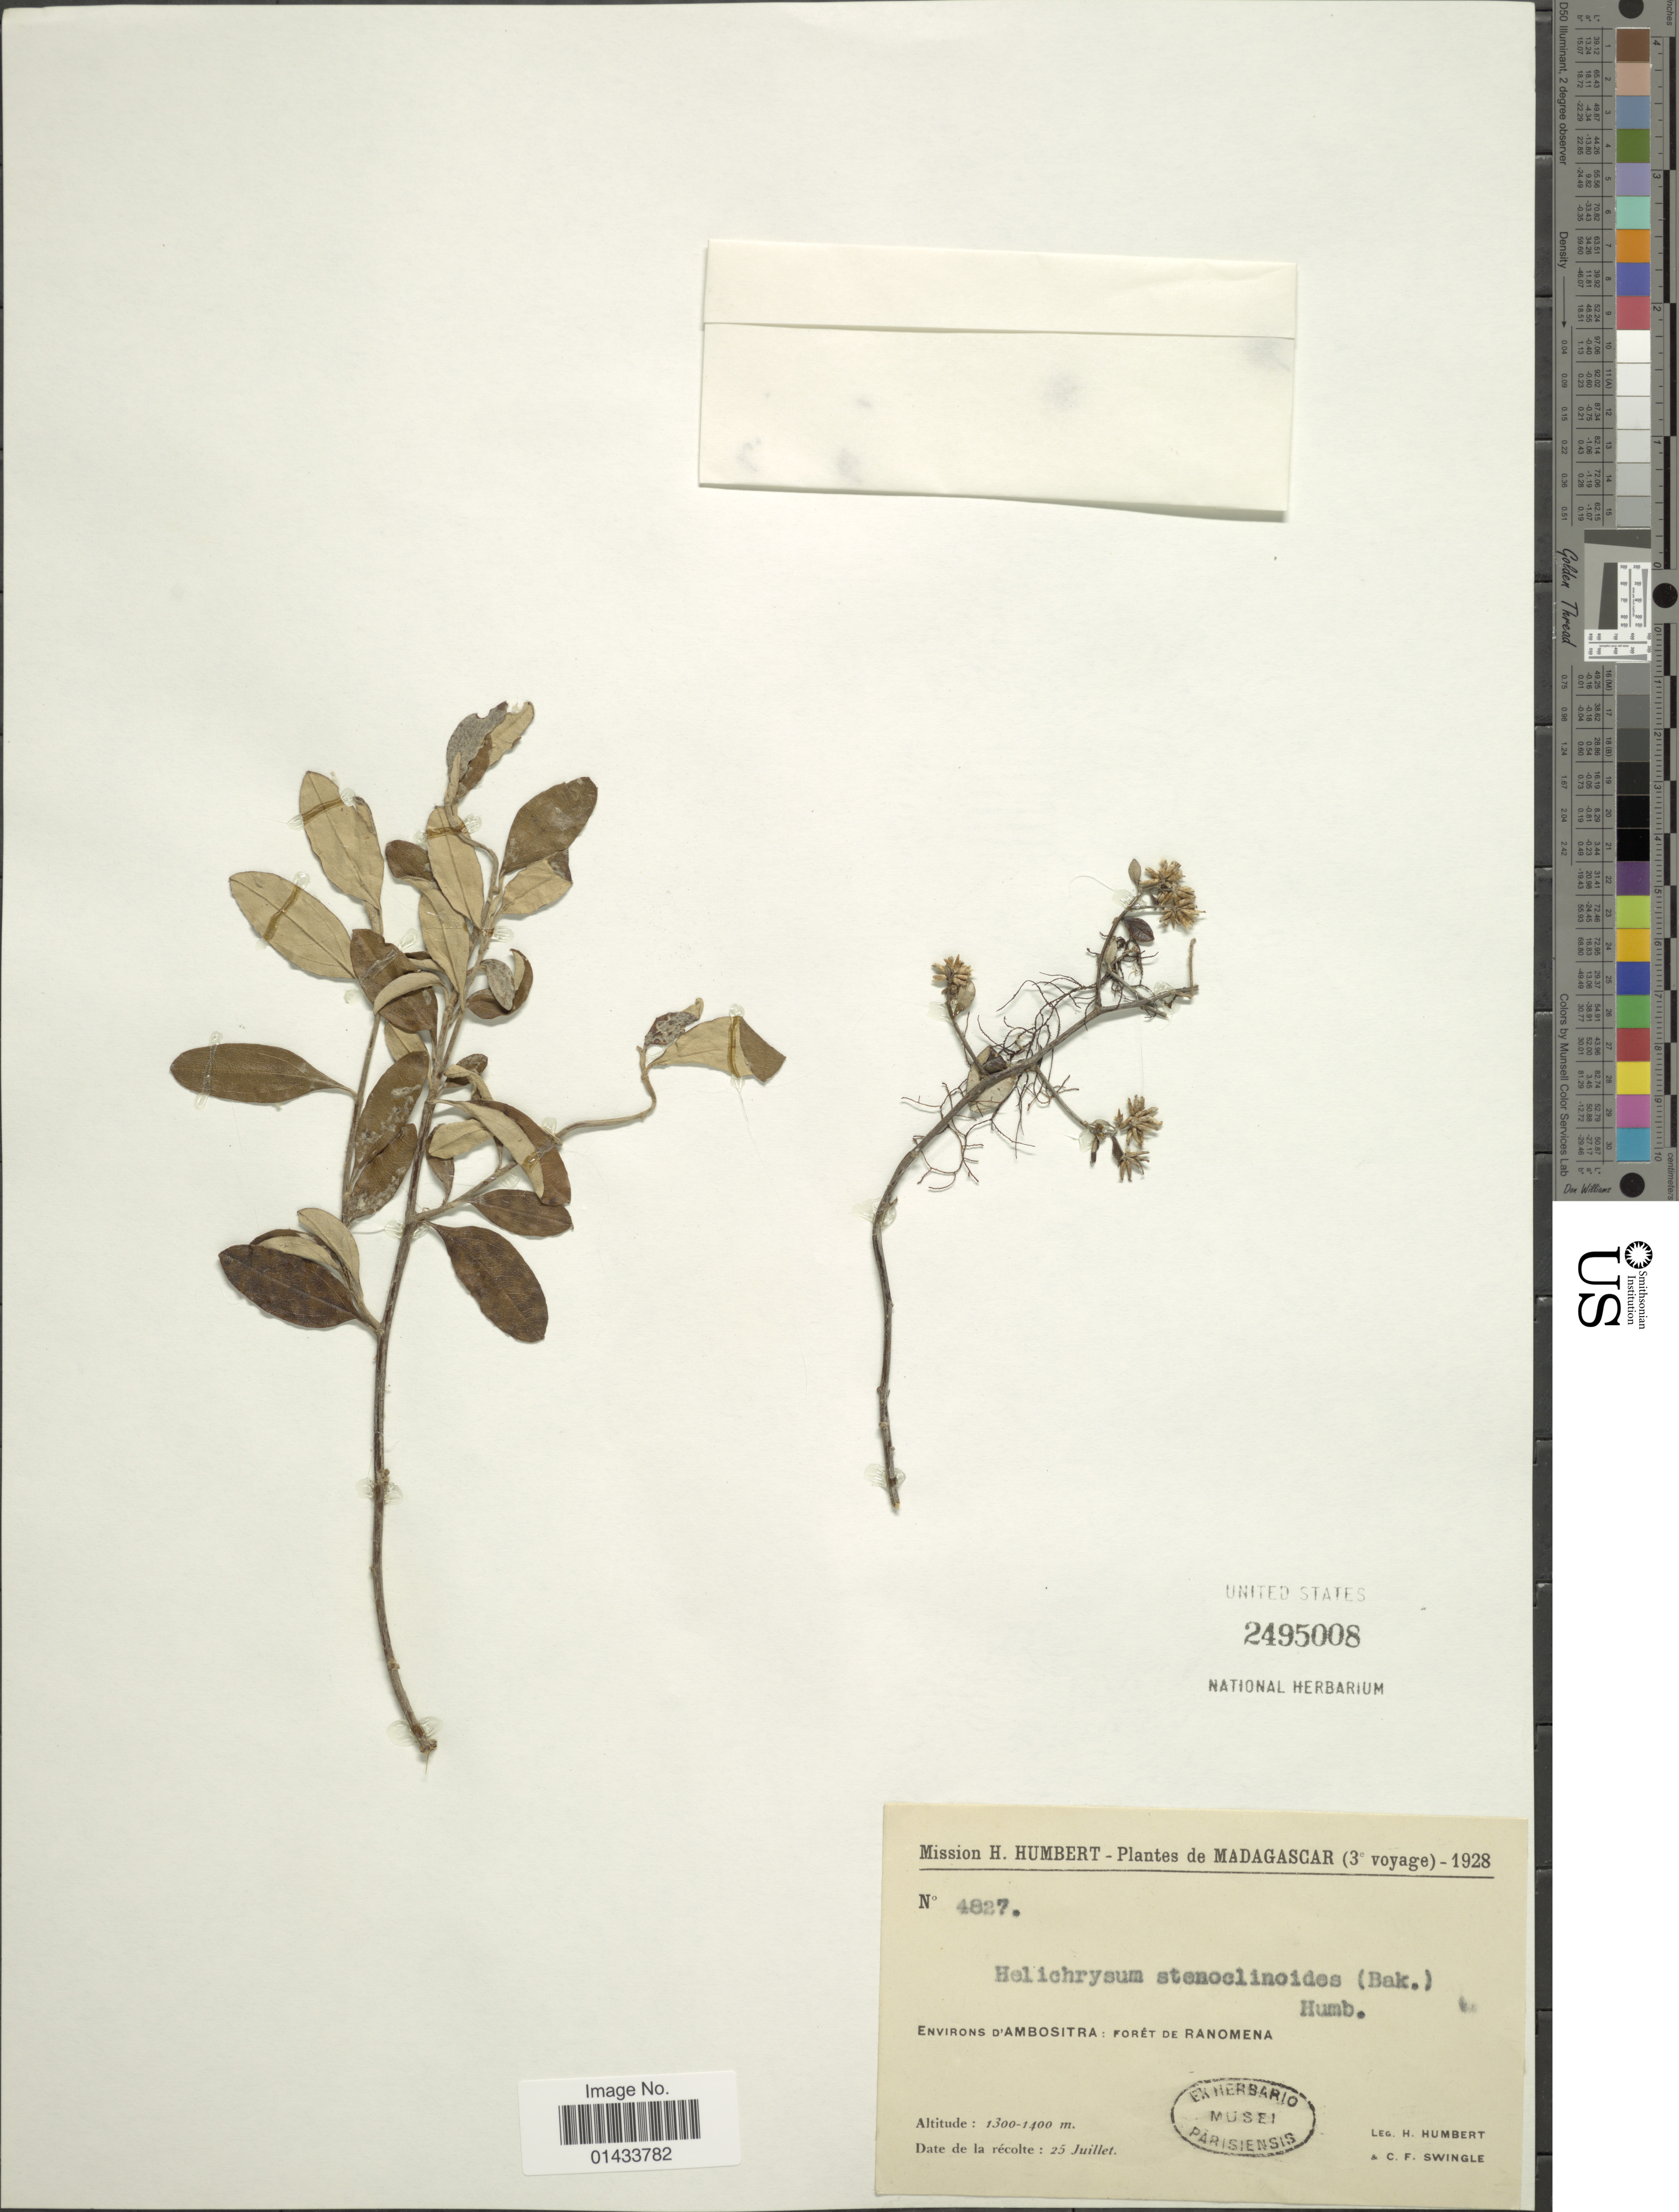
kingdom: Plantae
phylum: Tracheophyta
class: Magnoliopsida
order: Asterales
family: Asteraceae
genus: Helichrysum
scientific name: Helichrysum stenoclinoides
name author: (Baker) Humbert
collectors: H. Humbert & C. Swingle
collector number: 4827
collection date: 1928-07-25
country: Madagascar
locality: Environs d' Ambositra: Foret de Ranomena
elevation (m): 1300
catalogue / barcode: US 2495008